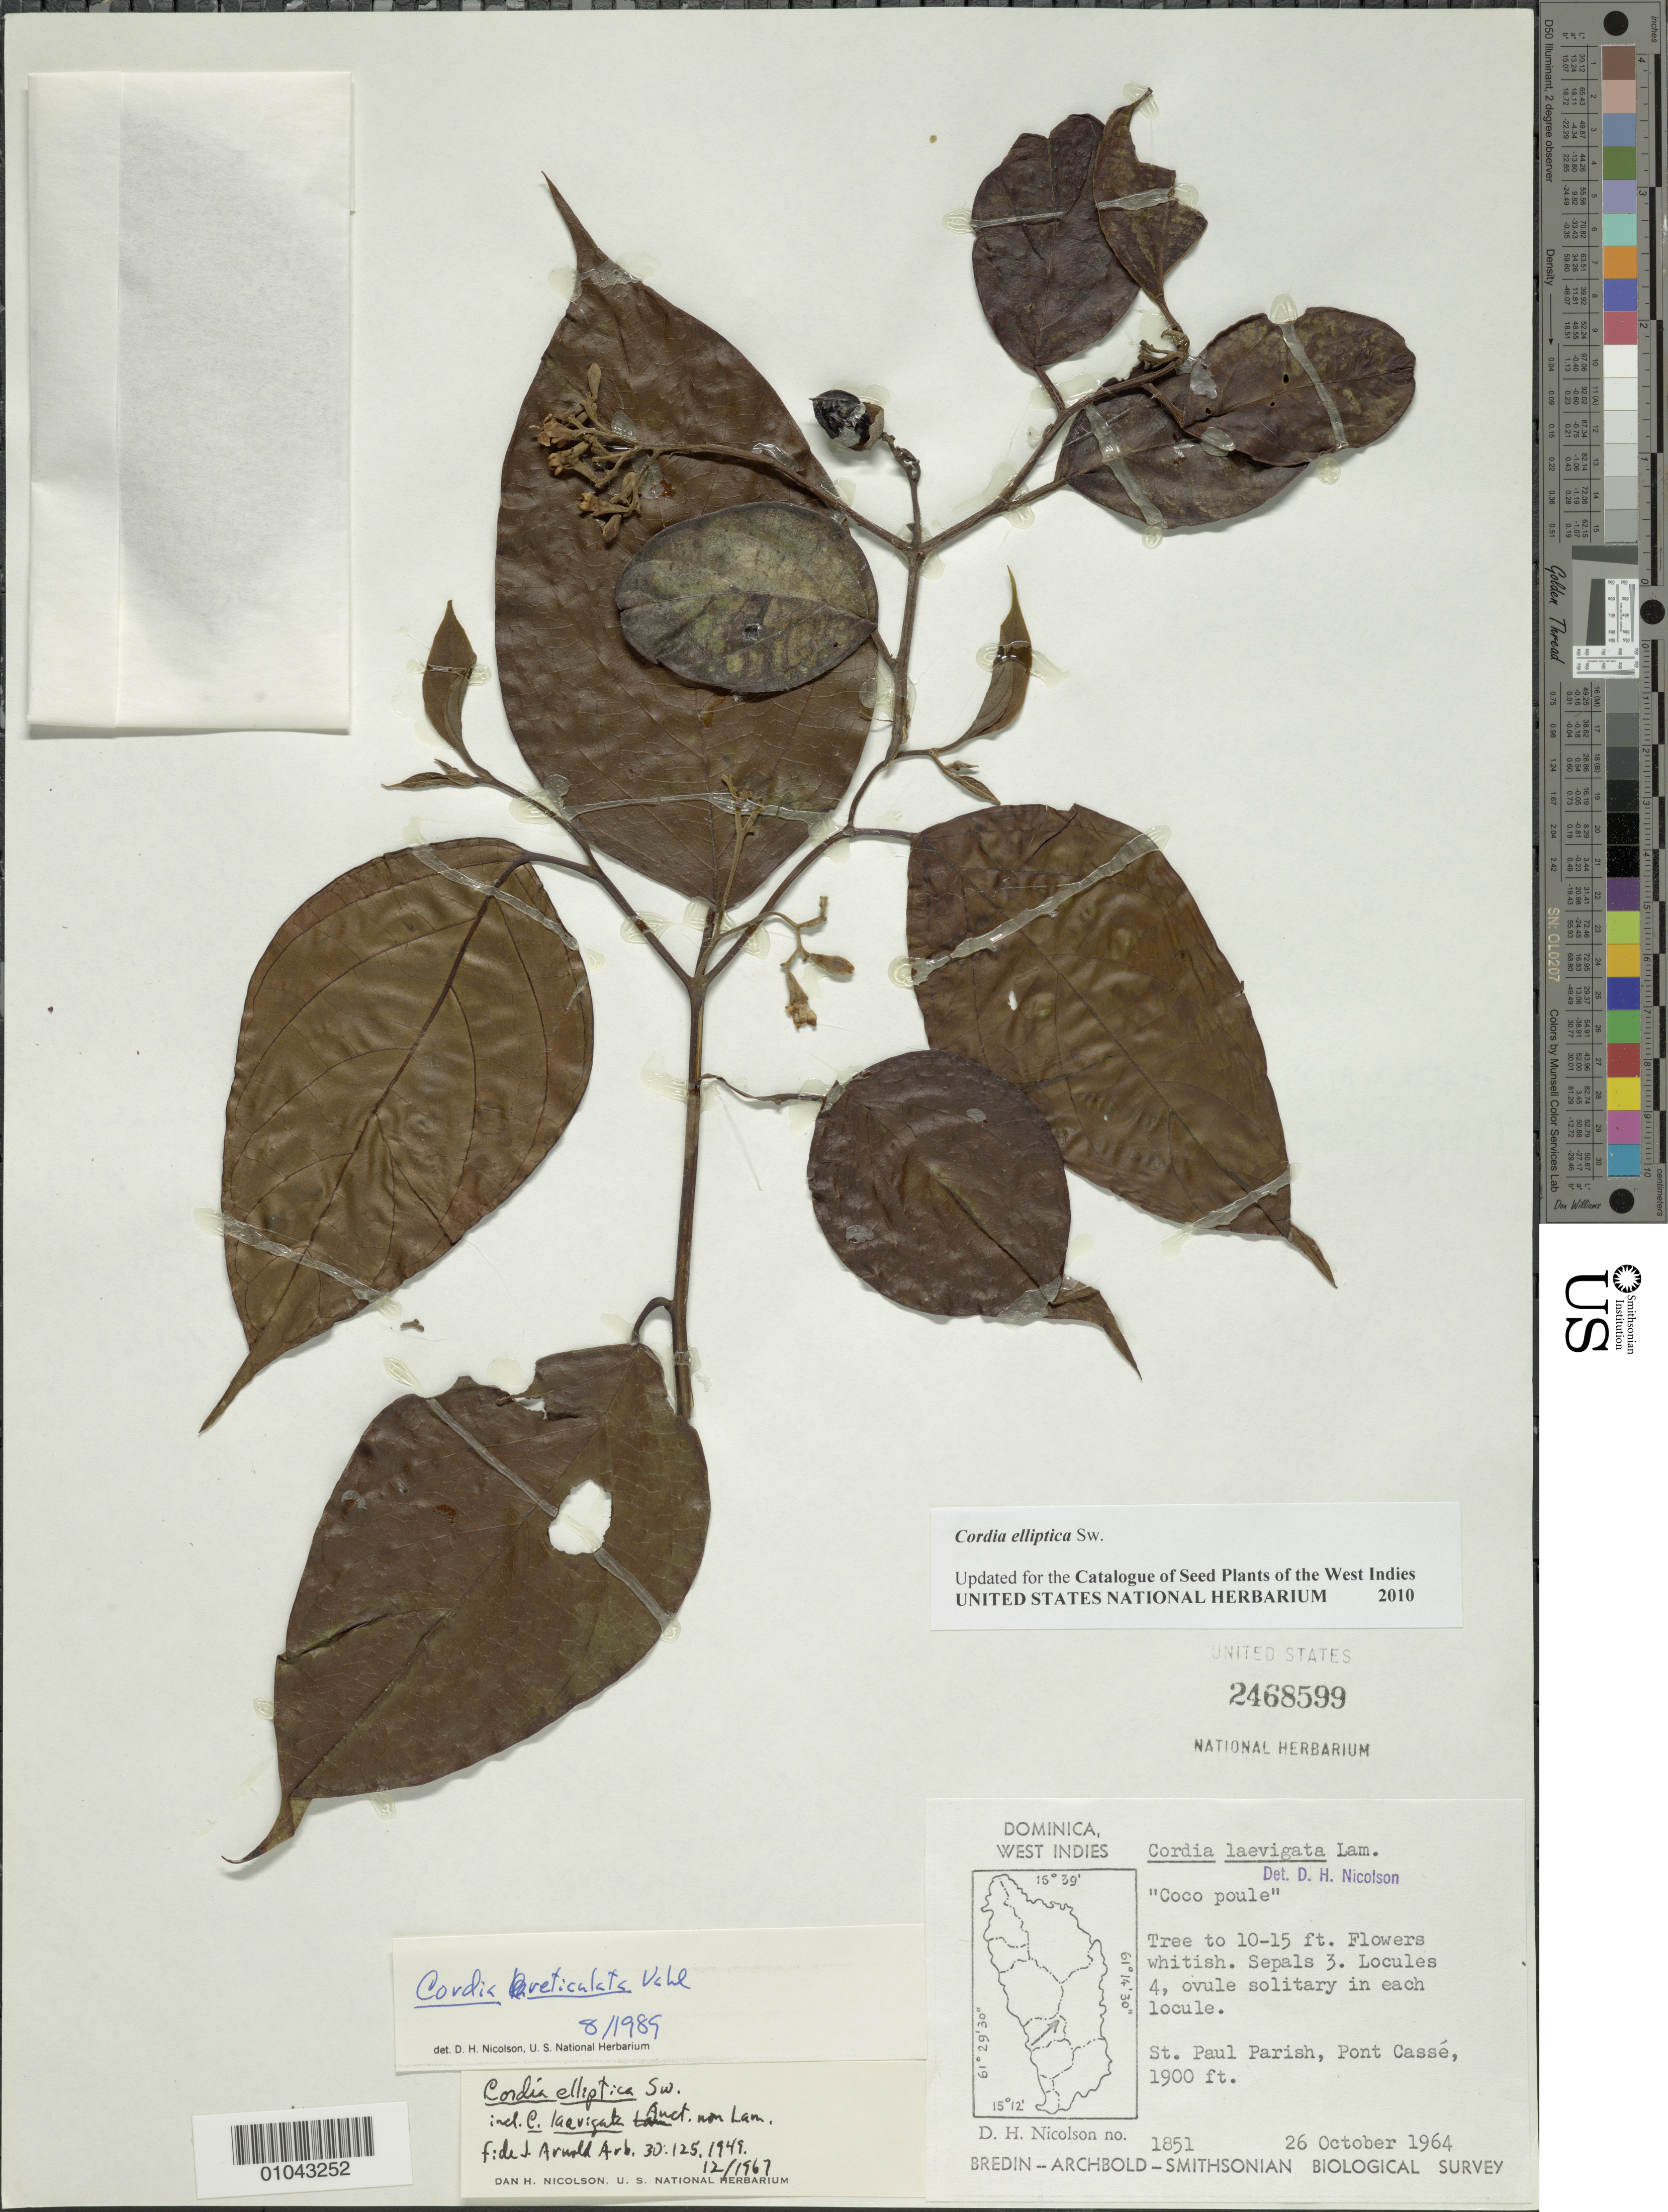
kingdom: Plantae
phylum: Tracheophyta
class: Magnoliopsida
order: Boraginales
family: Cordiaceae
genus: Cordia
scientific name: Cordia elliptica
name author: Sw.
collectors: D. H. Nicolson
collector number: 1851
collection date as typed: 26 Oct 1964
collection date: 1964-10-26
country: Dominica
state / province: St. Paul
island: Dominica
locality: Pont Cassé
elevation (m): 579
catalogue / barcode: US 2468599